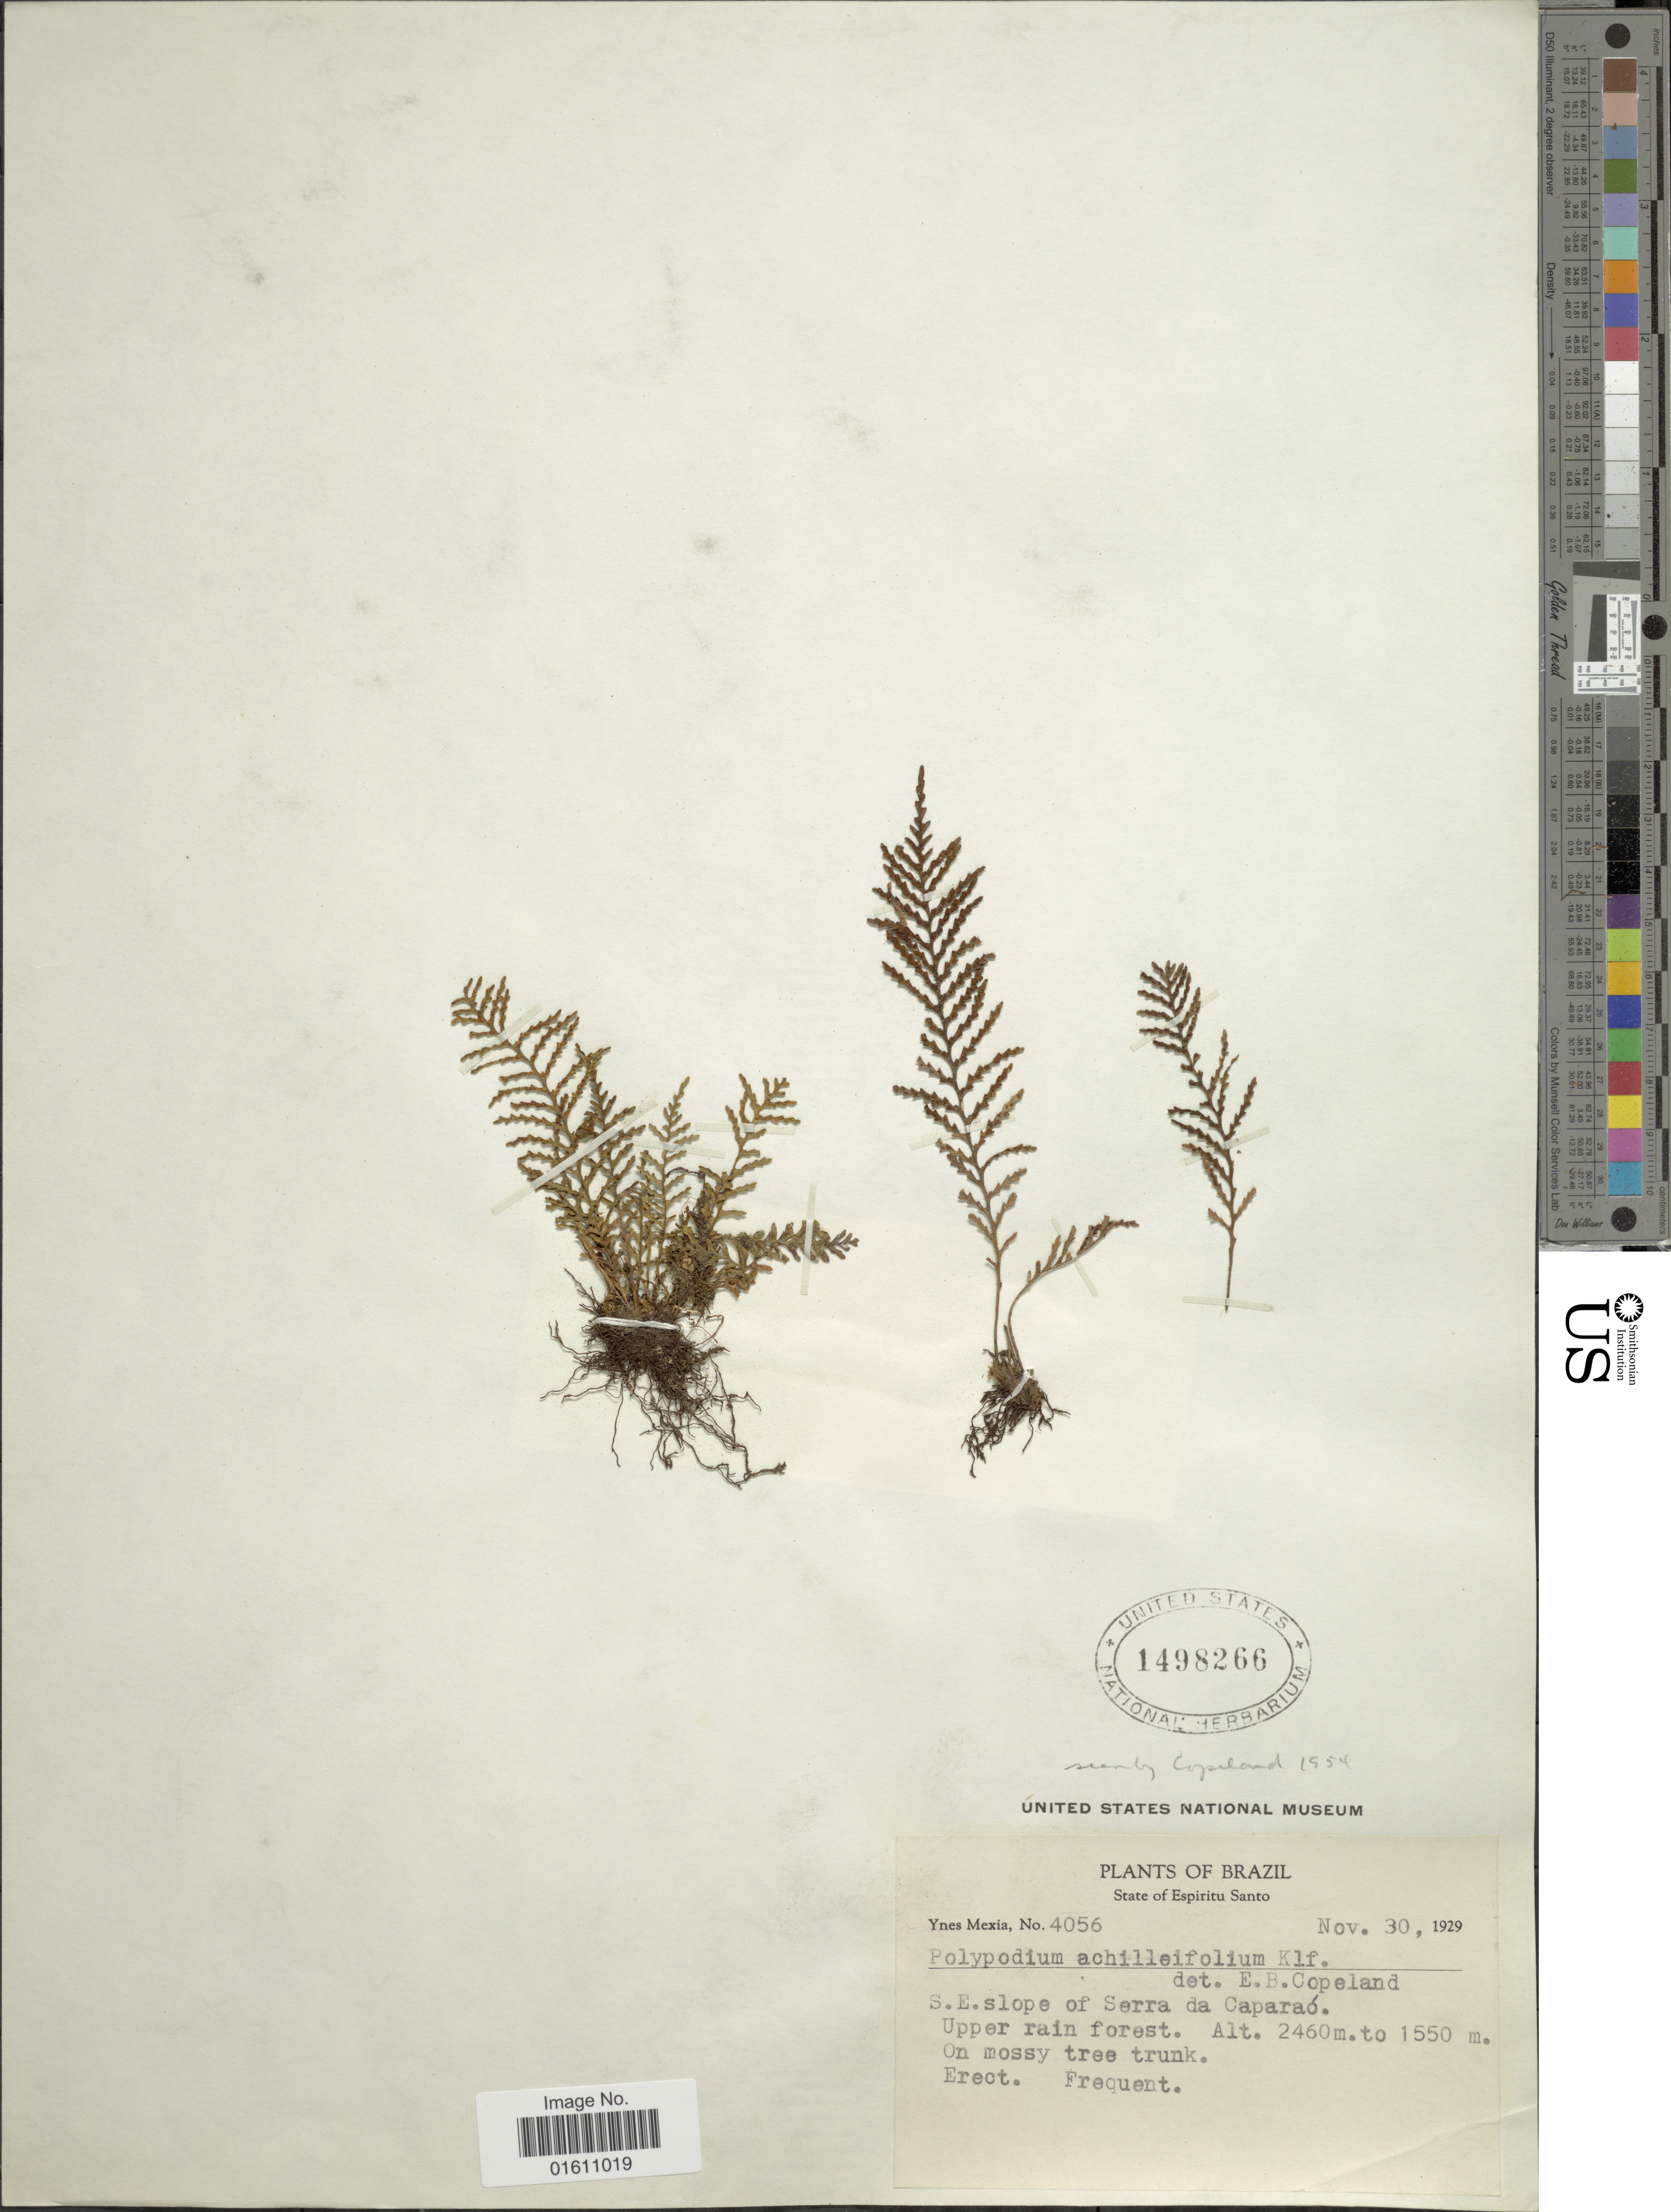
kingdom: Plantae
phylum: Tracheophyta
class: Polypodiopsida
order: Polypodiales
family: Polypodiaceae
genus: Moranopteris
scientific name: Moranopteris achilleifolia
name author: (Kaulf.) R. Y. Hirai & J. Prado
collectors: Y. Mexia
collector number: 4056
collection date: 1929-11-30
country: Brazil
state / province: Espirito Santo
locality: State of Espiritu Santo, S. E. slope of Serra da Caparao, upper rain forest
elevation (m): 1550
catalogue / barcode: US 1498266